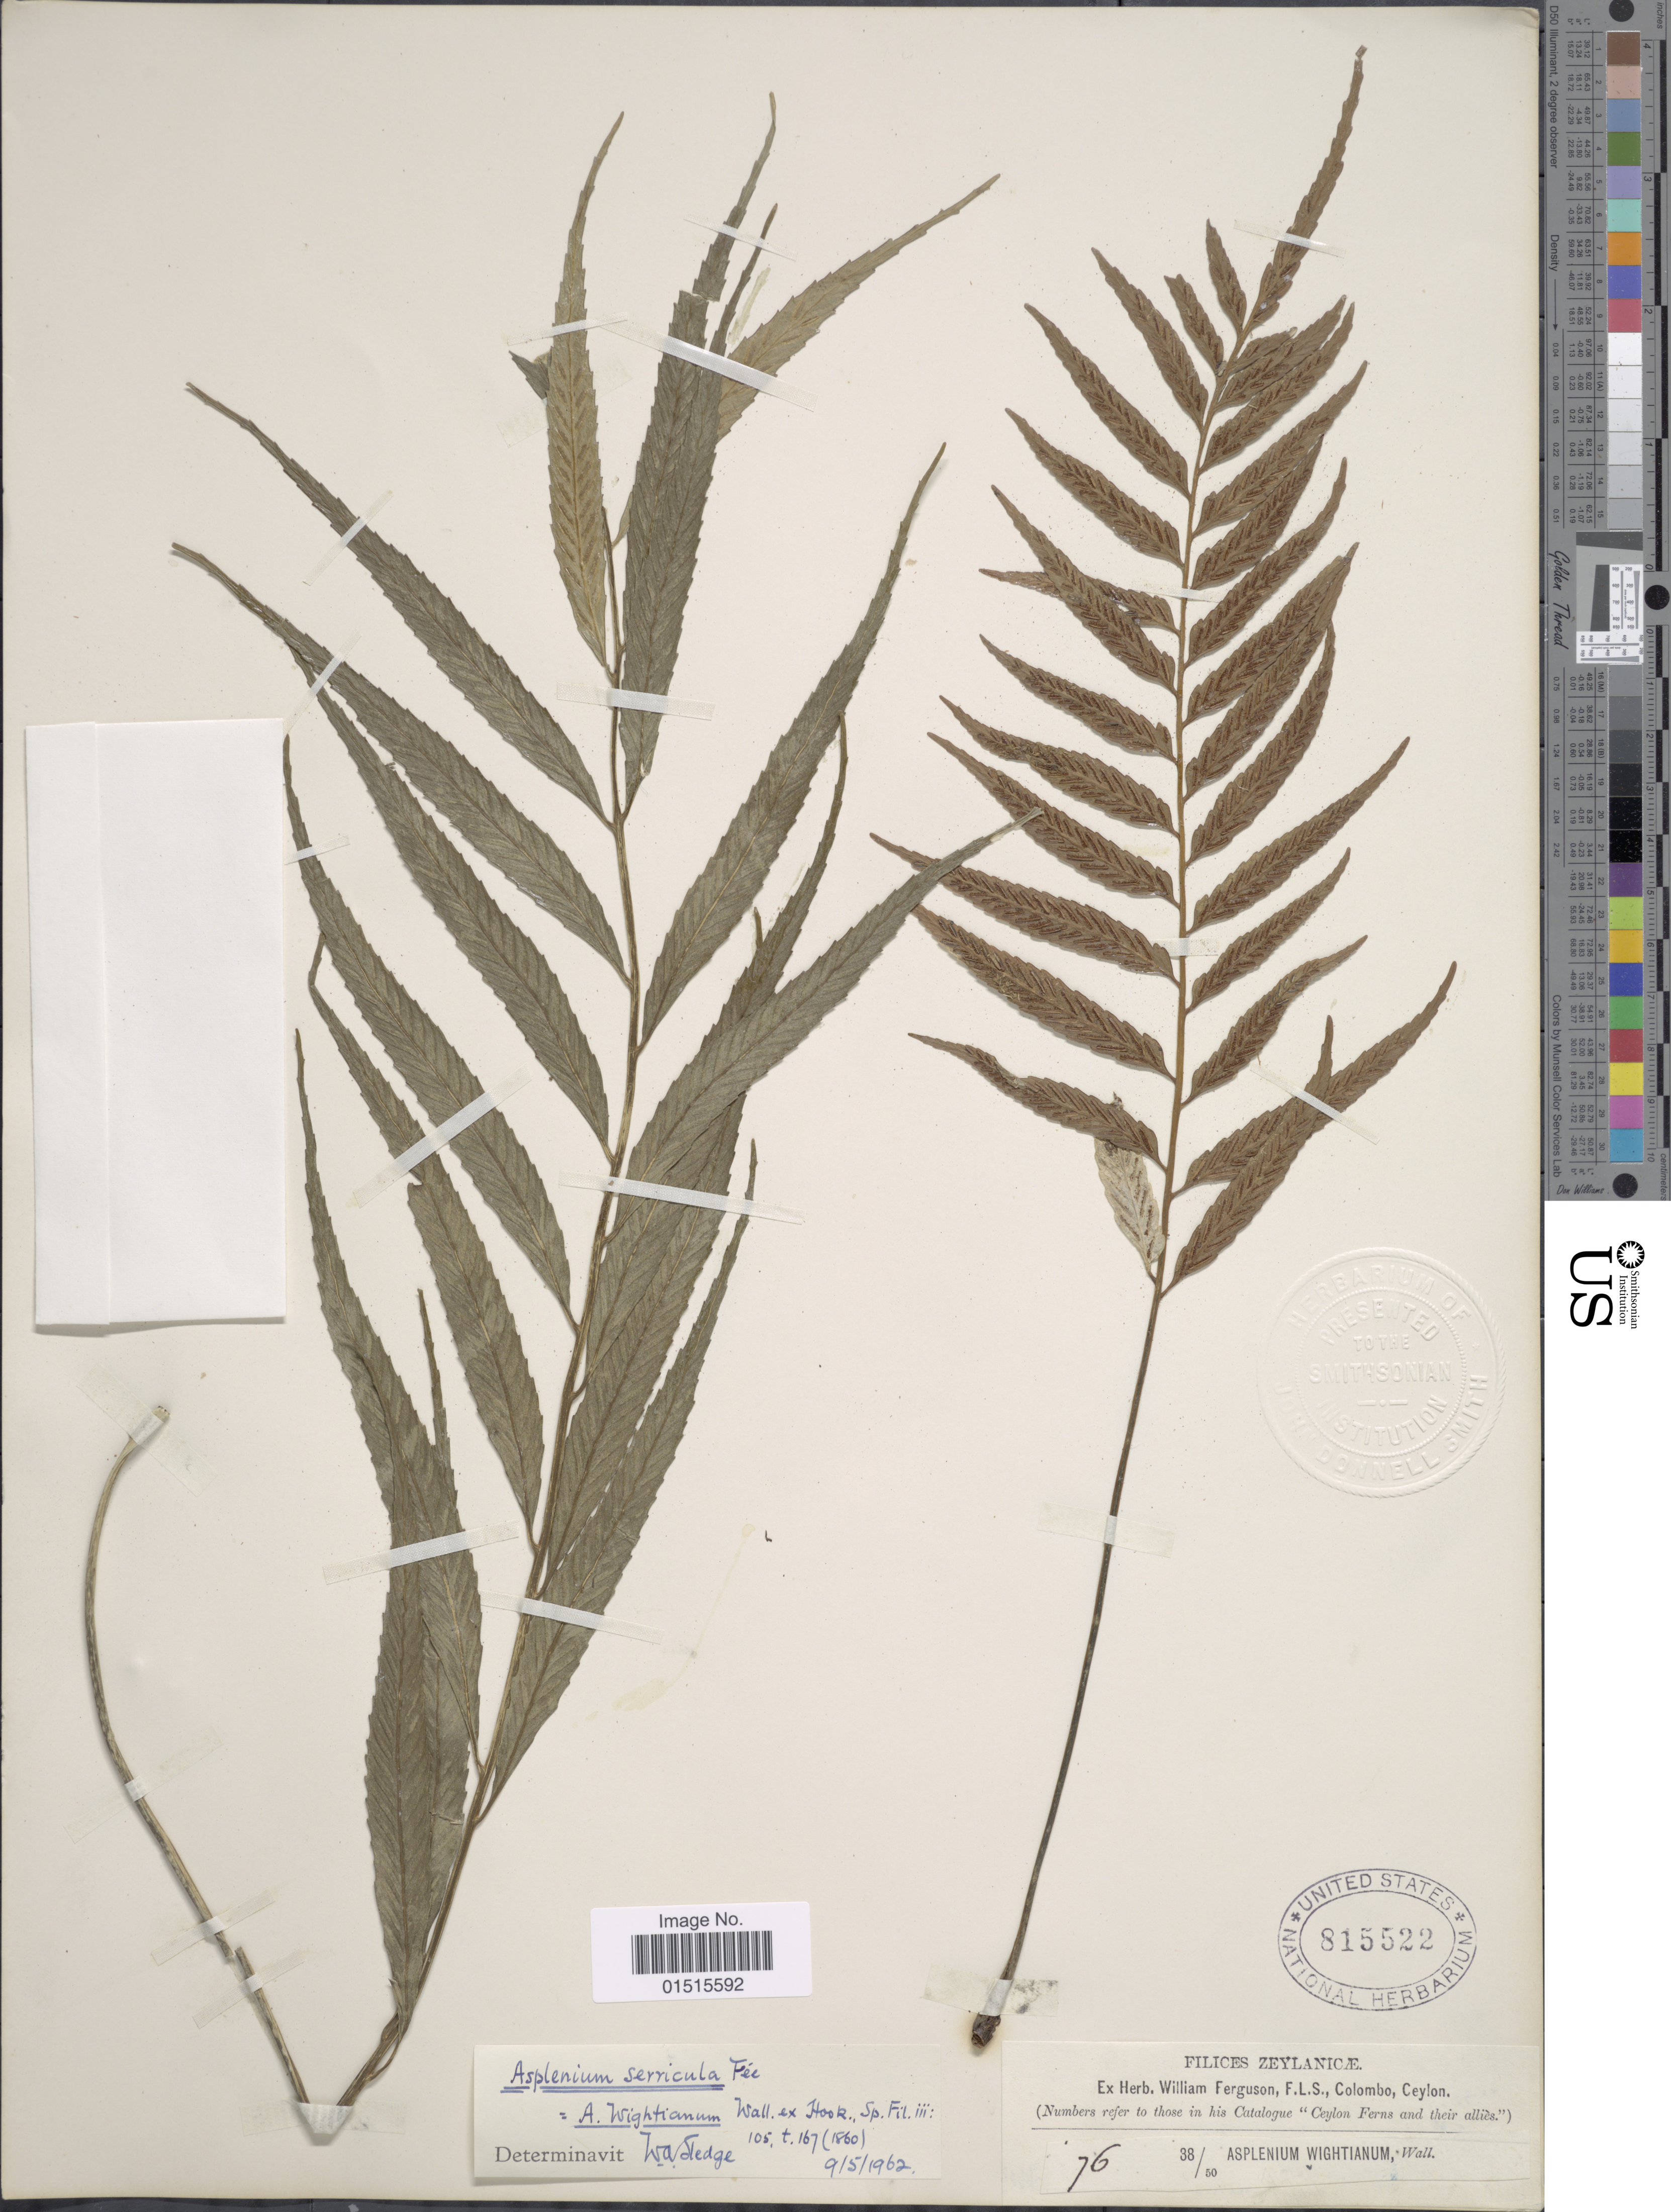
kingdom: Plantae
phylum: Tracheophyta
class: Polypodiopsida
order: Polypodiales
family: Aspleniaceae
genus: Asplenium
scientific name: Asplenium serricula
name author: Fée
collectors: ex herb. W. Ferguson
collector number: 76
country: Sri Lanka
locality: Ceylon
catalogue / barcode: US 815522